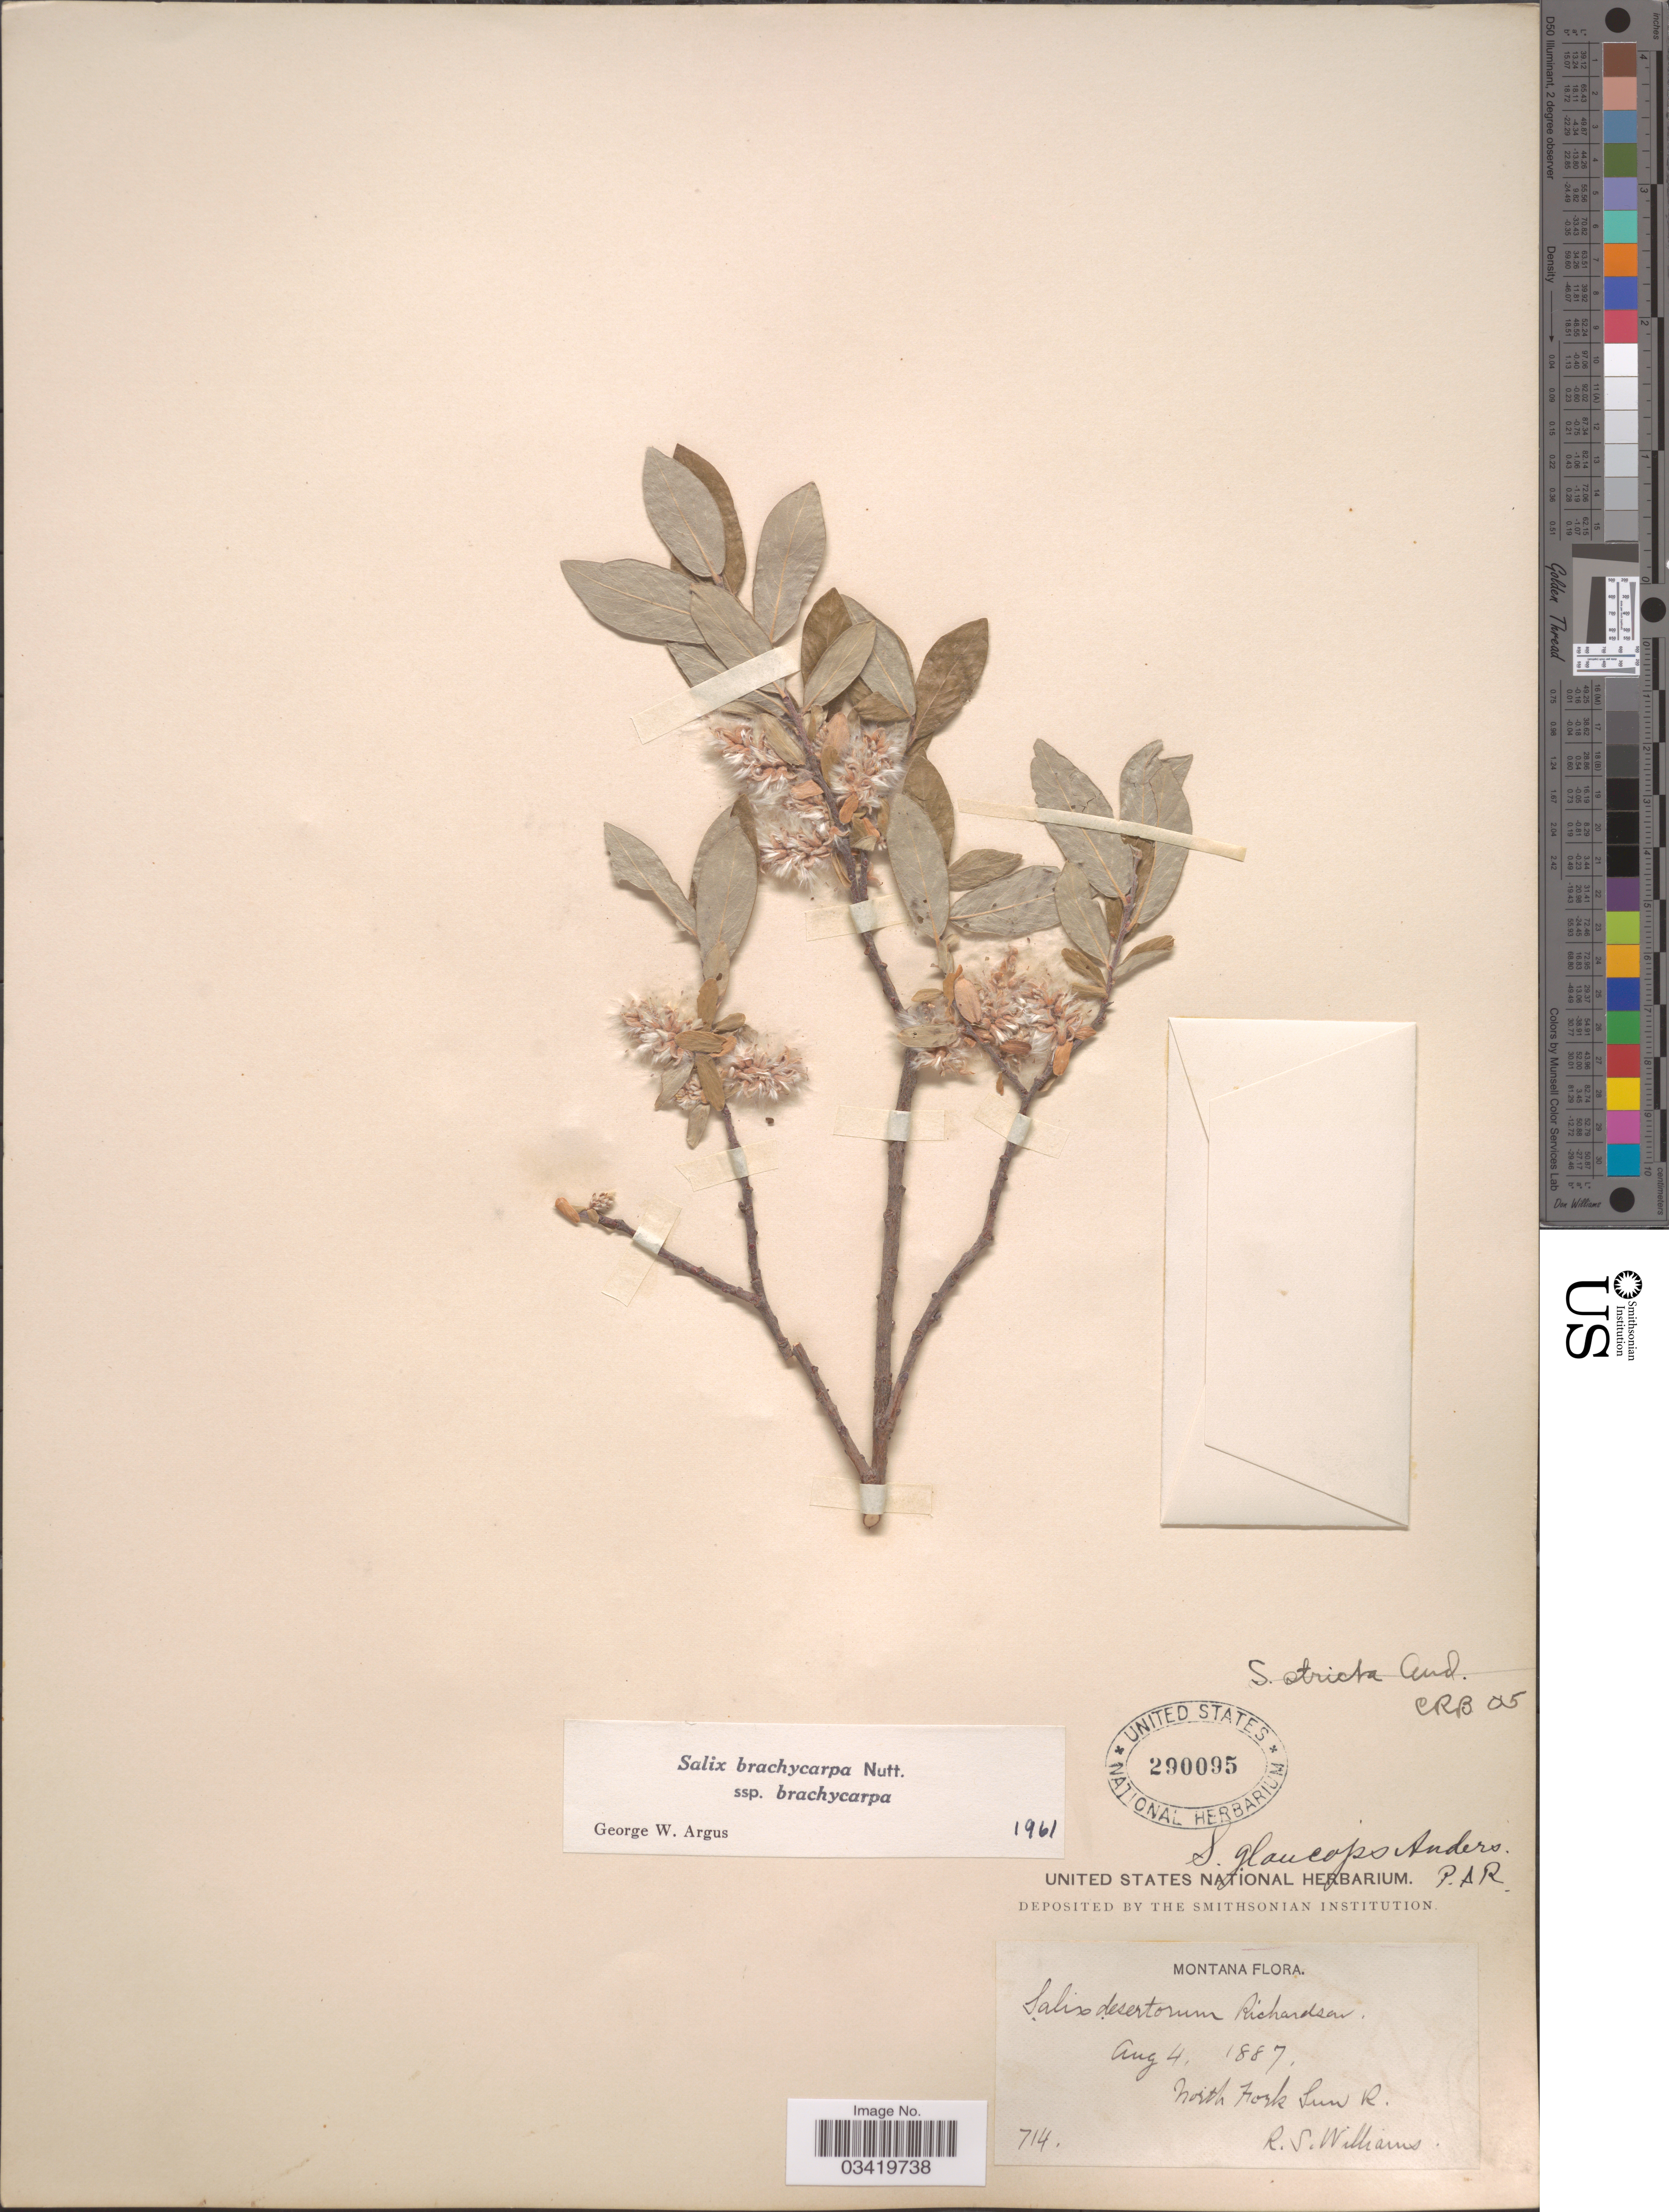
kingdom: Plantae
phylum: Tracheophyta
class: Magnoliopsida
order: Malpighiales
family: Salicaceae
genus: Salix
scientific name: Salix brachycarpa subsp. brachycarpa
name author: Nutt.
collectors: R. S. Williams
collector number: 714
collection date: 1887-08-04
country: United States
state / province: Montana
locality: North Fork Sun R.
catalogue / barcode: US 290095